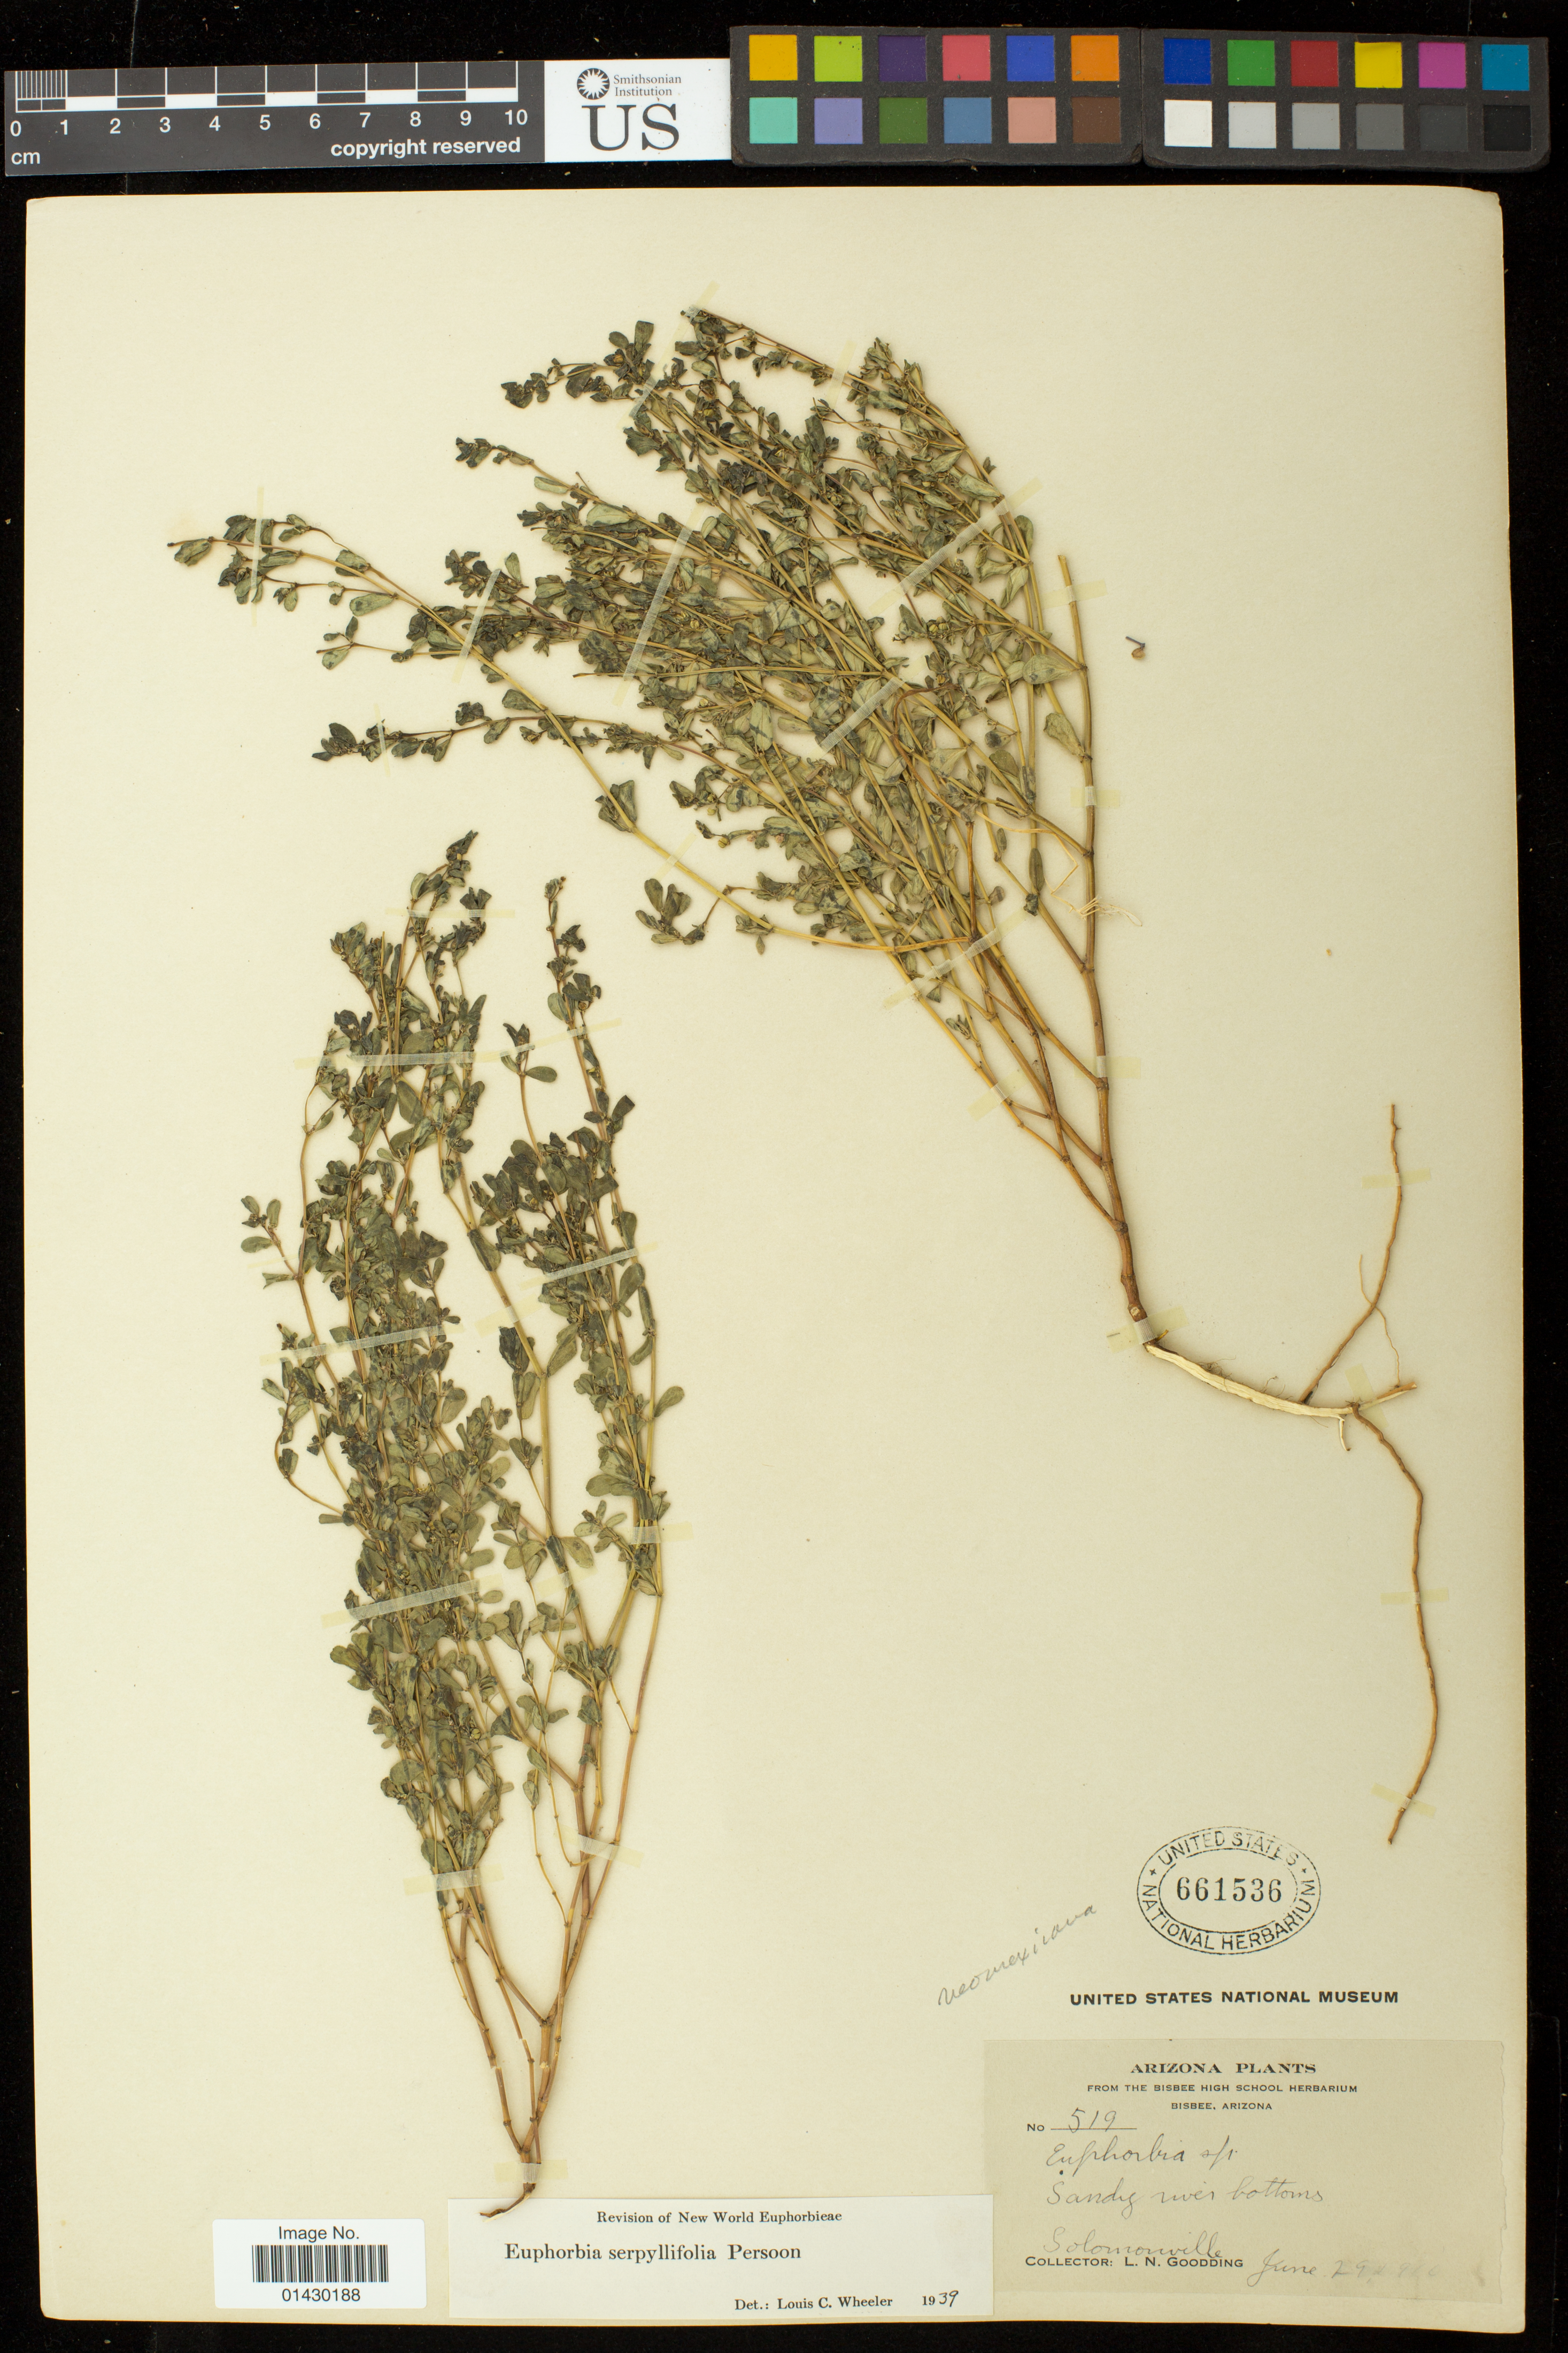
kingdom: Plantae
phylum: Tracheophyta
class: Magnoliopsida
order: Malpighiales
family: Euphorbiaceae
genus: Euphorbia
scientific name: Euphorbia serpillifolia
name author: Pers.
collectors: L. N. Goodding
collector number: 519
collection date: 1910-06-29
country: United States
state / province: Arizona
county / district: Graham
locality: Solomonville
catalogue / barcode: US 661536